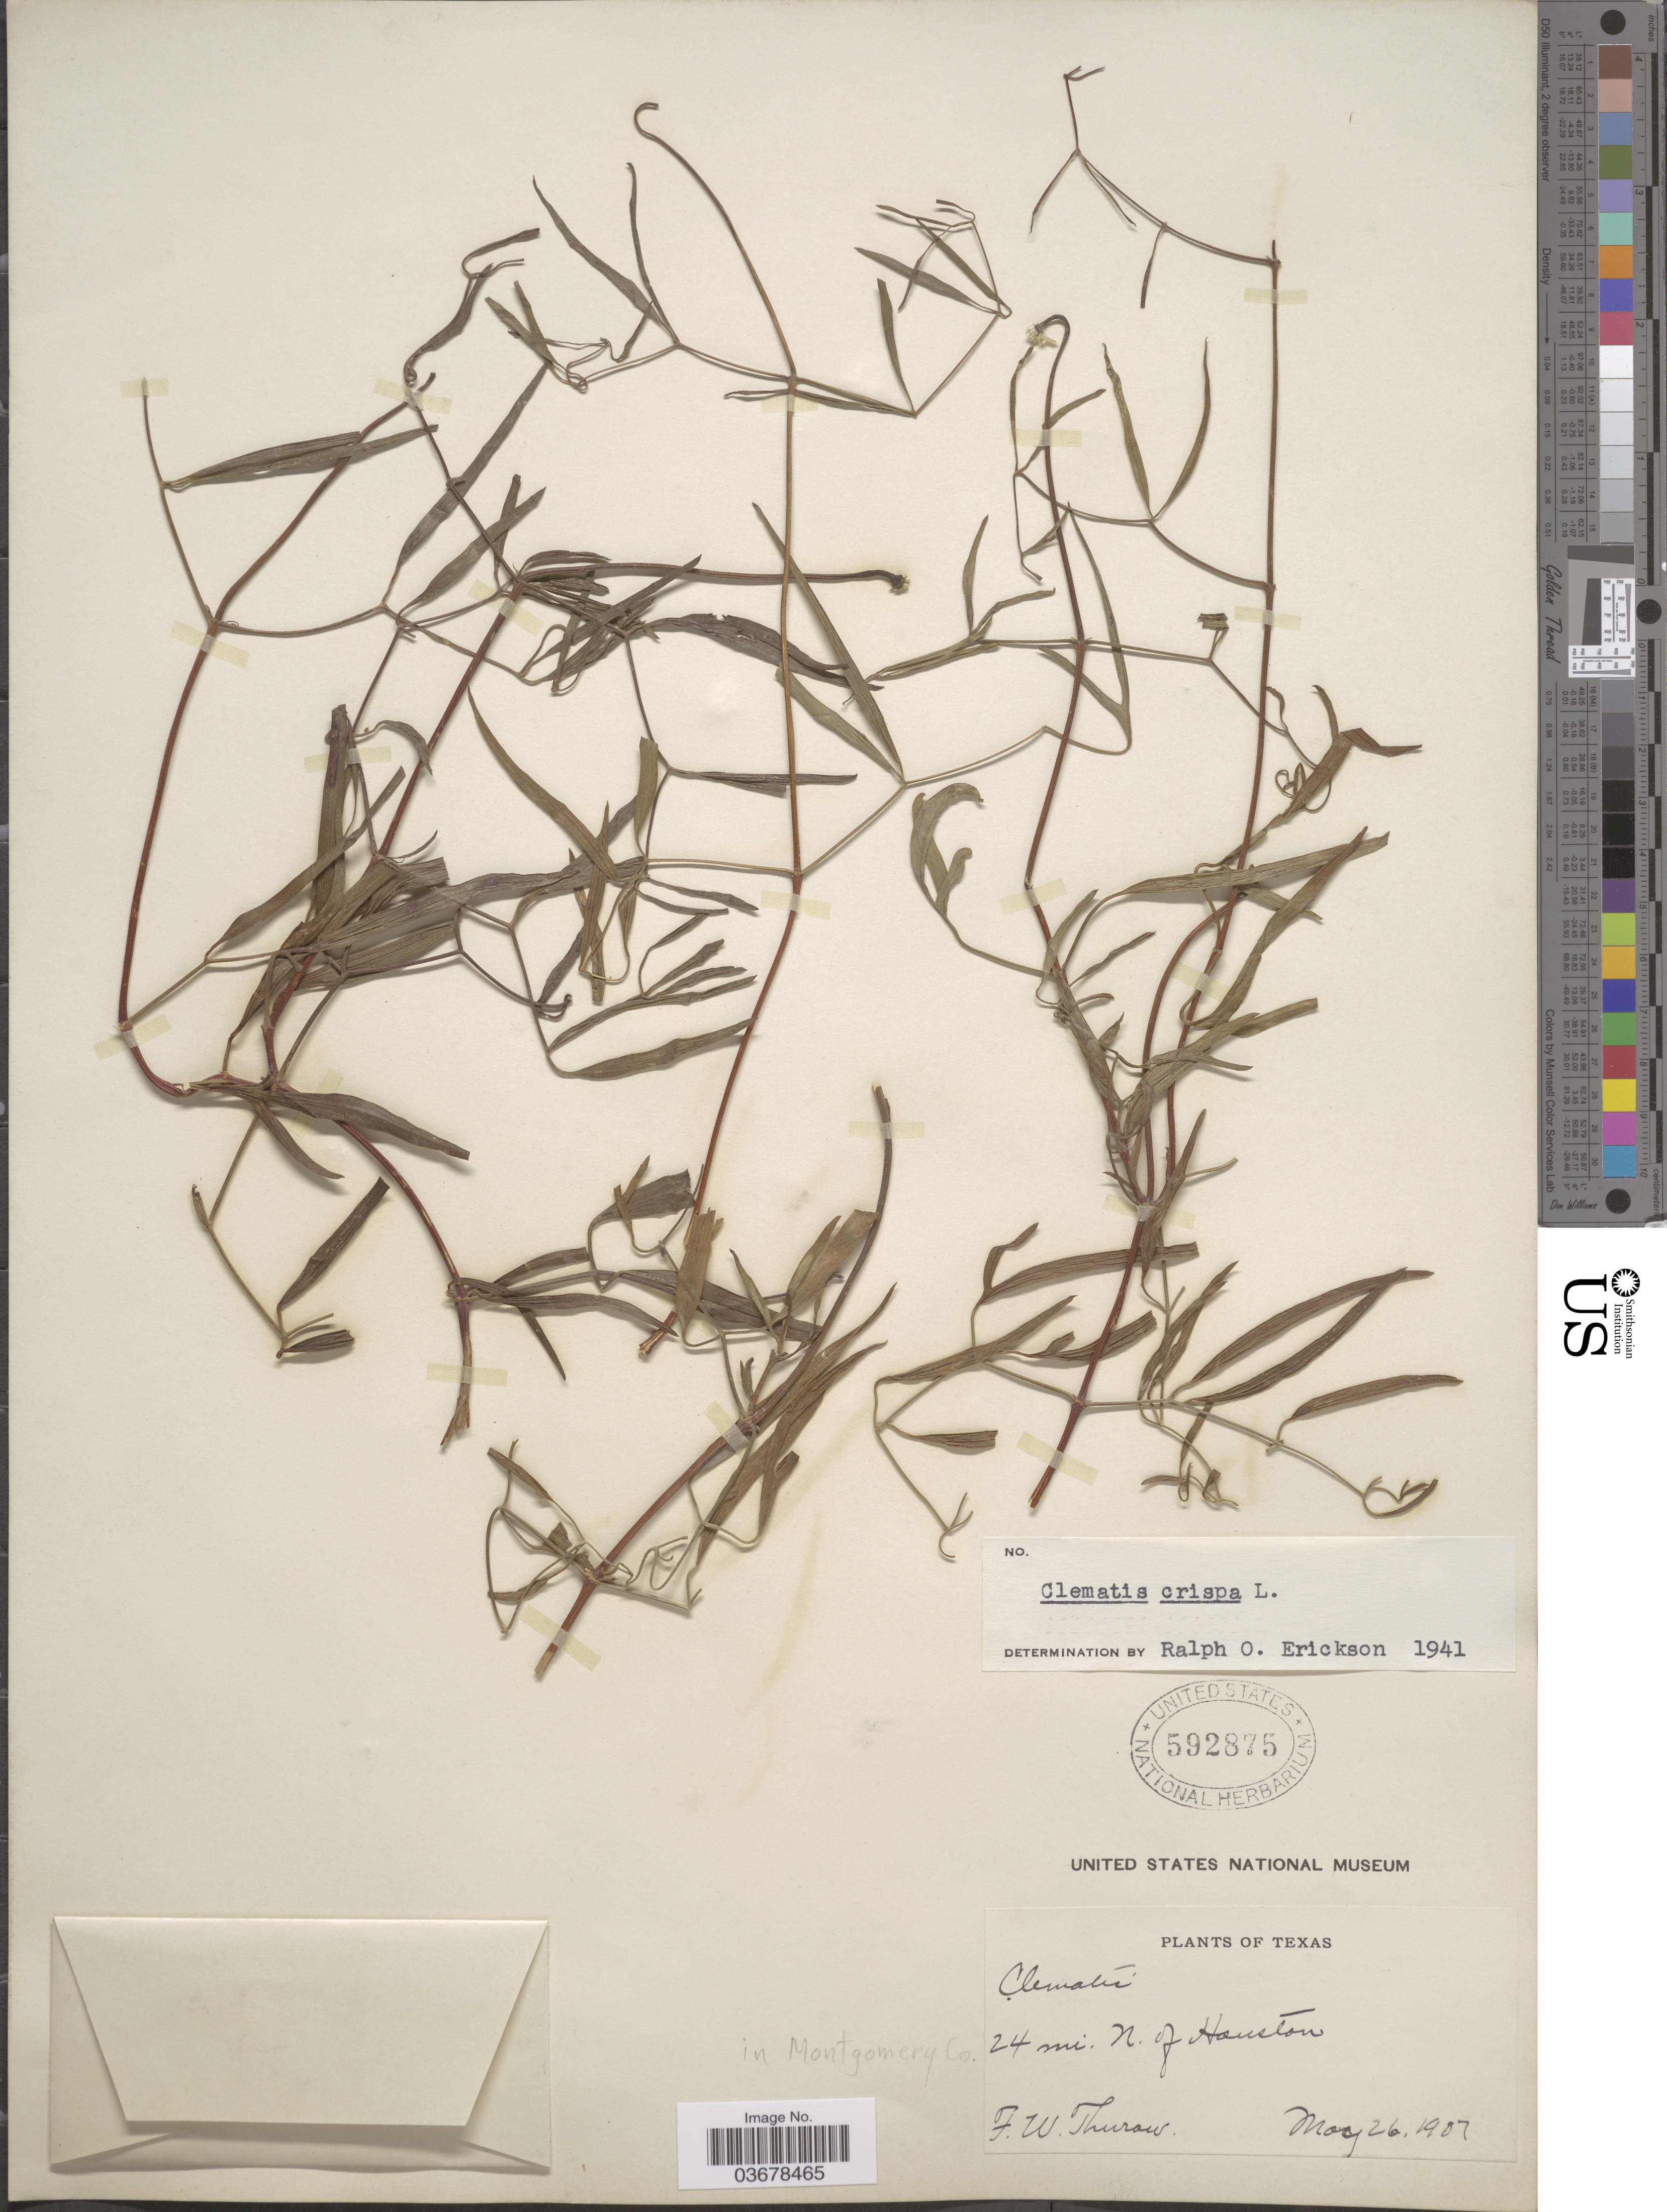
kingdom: Plantae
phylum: Tracheophyta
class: Magnoliopsida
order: Ranunculales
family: Ranunculaceae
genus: Clematis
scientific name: Clematis viorna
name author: L.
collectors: F. W. Thurow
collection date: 1907-05-26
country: United States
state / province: Texas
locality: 24 mi N. of Houston. In Montgomery Co.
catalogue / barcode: US 592875